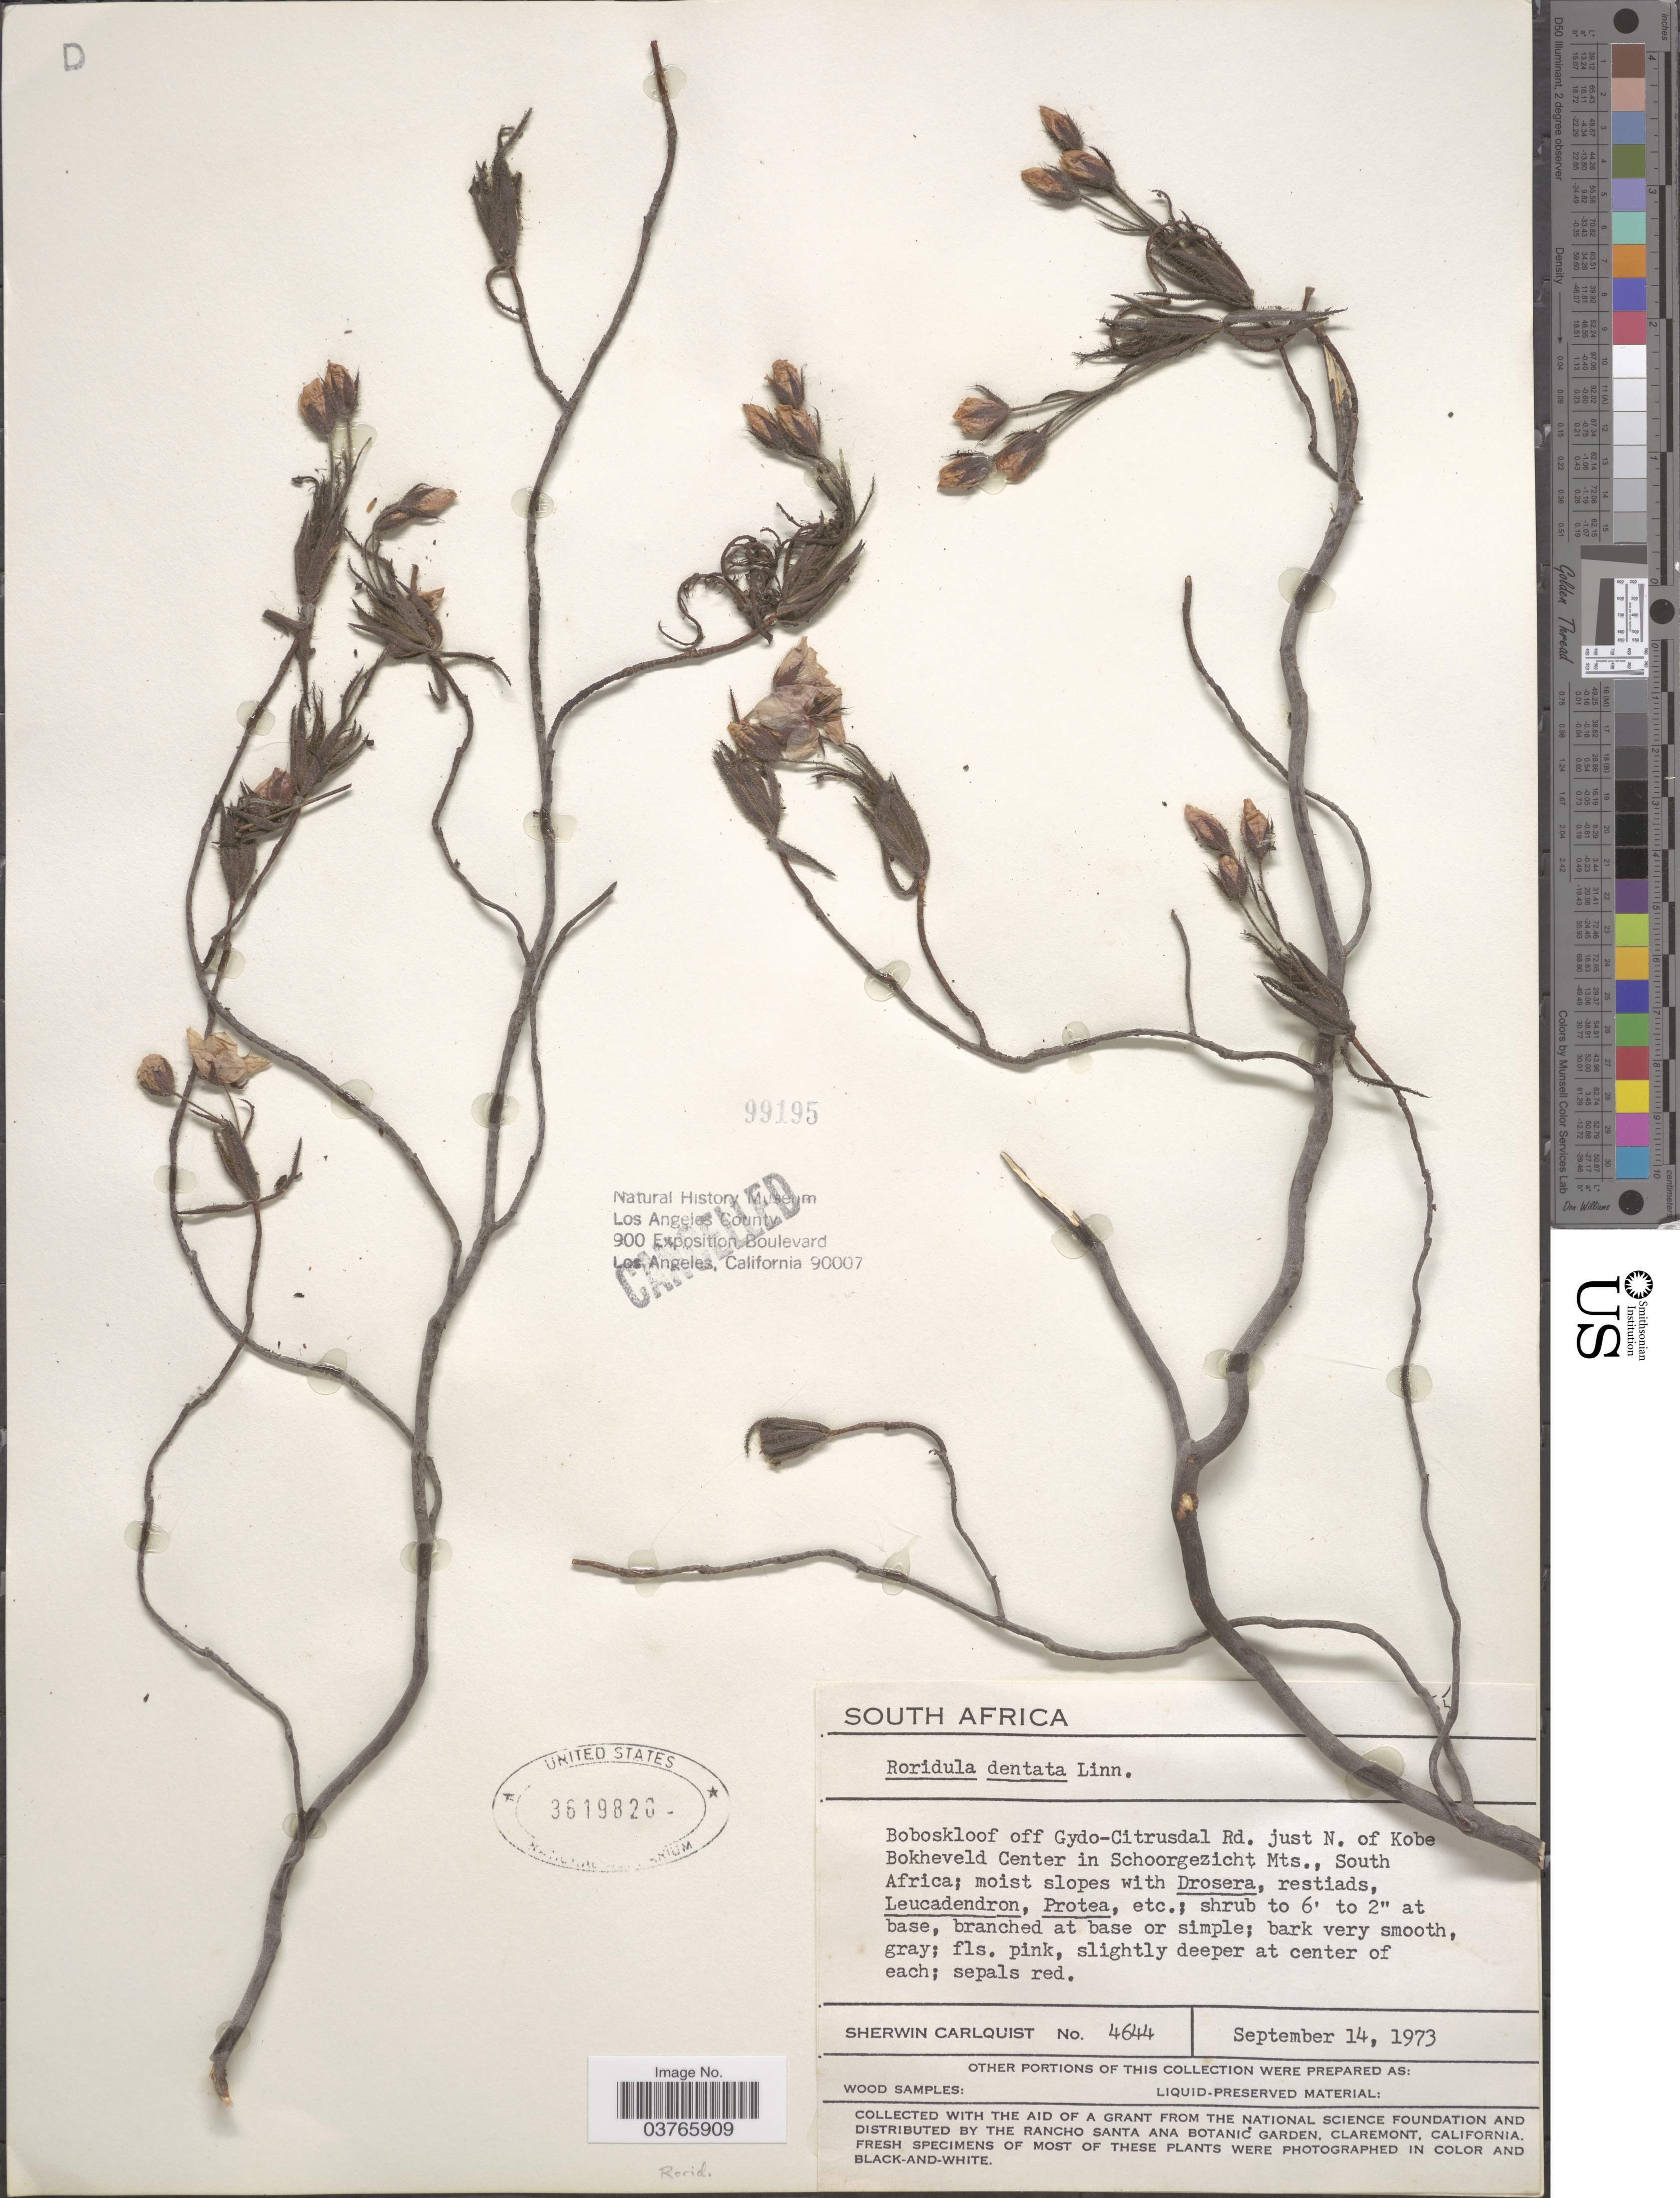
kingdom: Plantae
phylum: Tracheophyta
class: Magnoliopsida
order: Ericales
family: Roridulaceae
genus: Roridula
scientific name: Roridula dentata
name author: L.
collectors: S. Carlquist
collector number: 4644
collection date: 1973-09-14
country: South Africa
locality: Boboskloof off Gydo-Citrusdal Rd. just N. of Kobe Bokheveld Center in Schoorgezicht Mts.